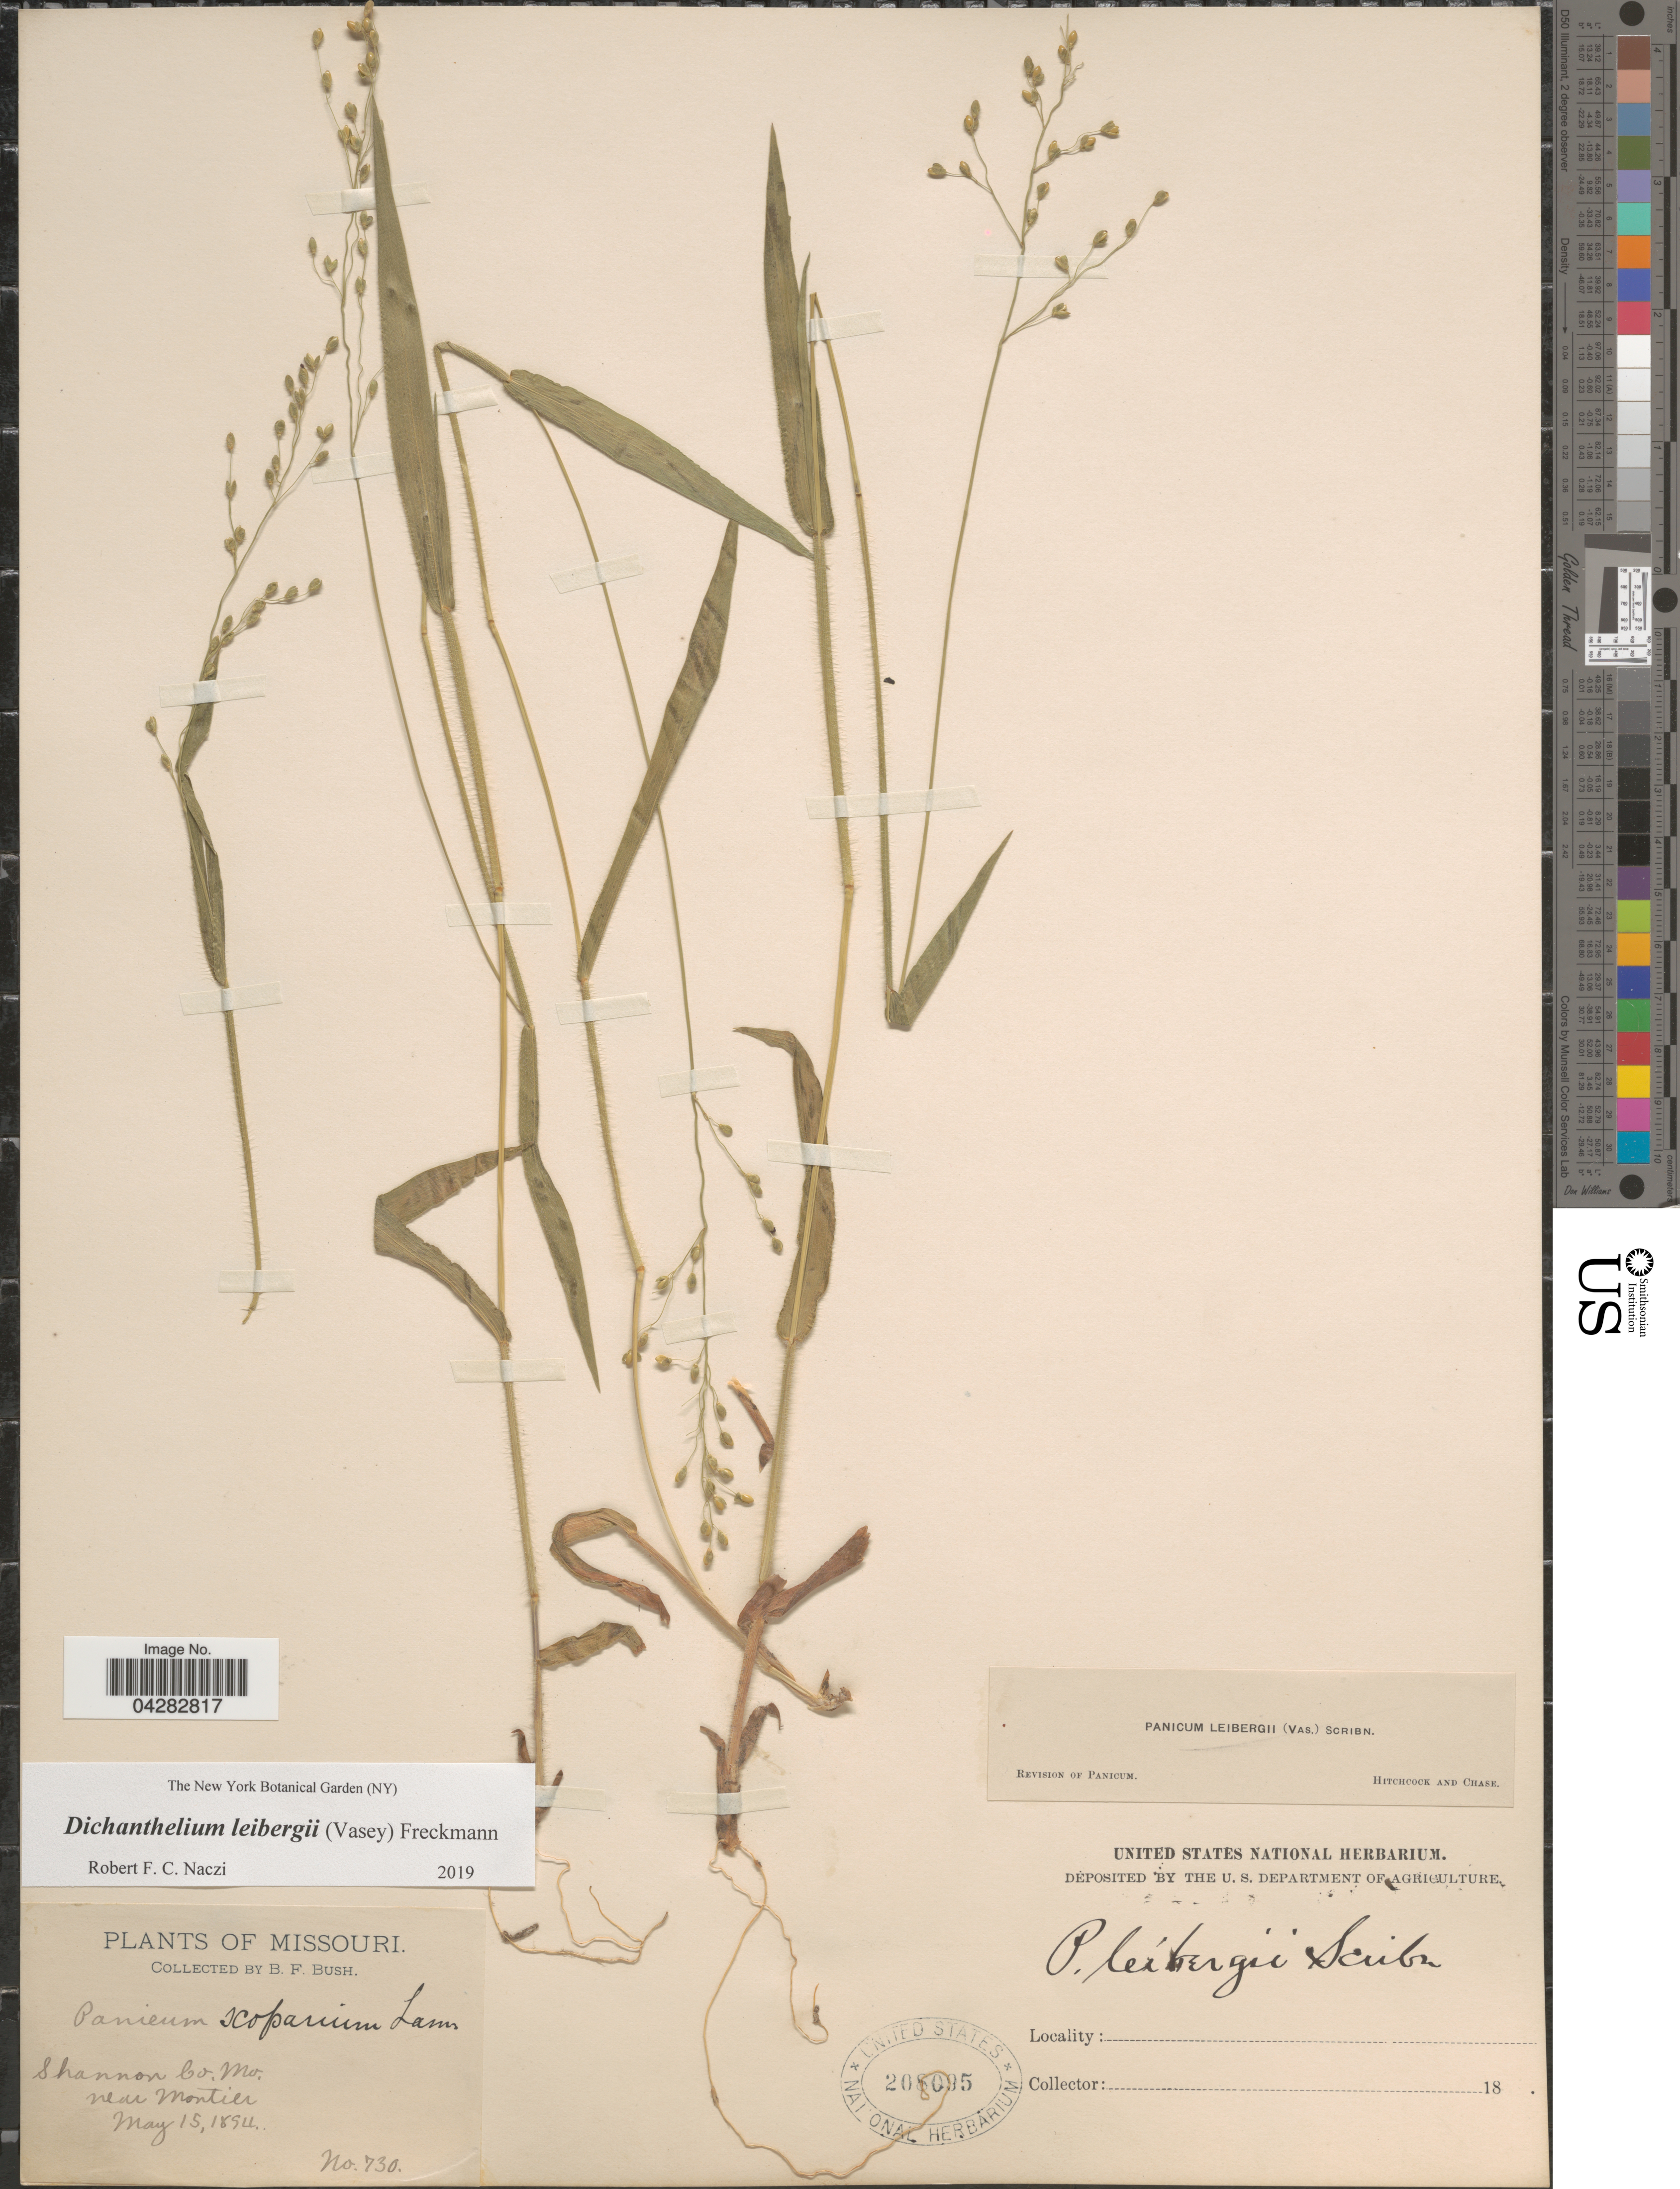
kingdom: Plantae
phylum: Tracheophyta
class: Liliopsida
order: Poales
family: Poaceae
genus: Dichanthelium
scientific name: Dichanthelium leibergii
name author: (Vasey) Gould & C.A. Clark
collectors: B. F. Bush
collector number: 730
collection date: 1894-05-15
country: United States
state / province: Missouri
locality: Shannon Co., near Montier.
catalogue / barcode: US 208095